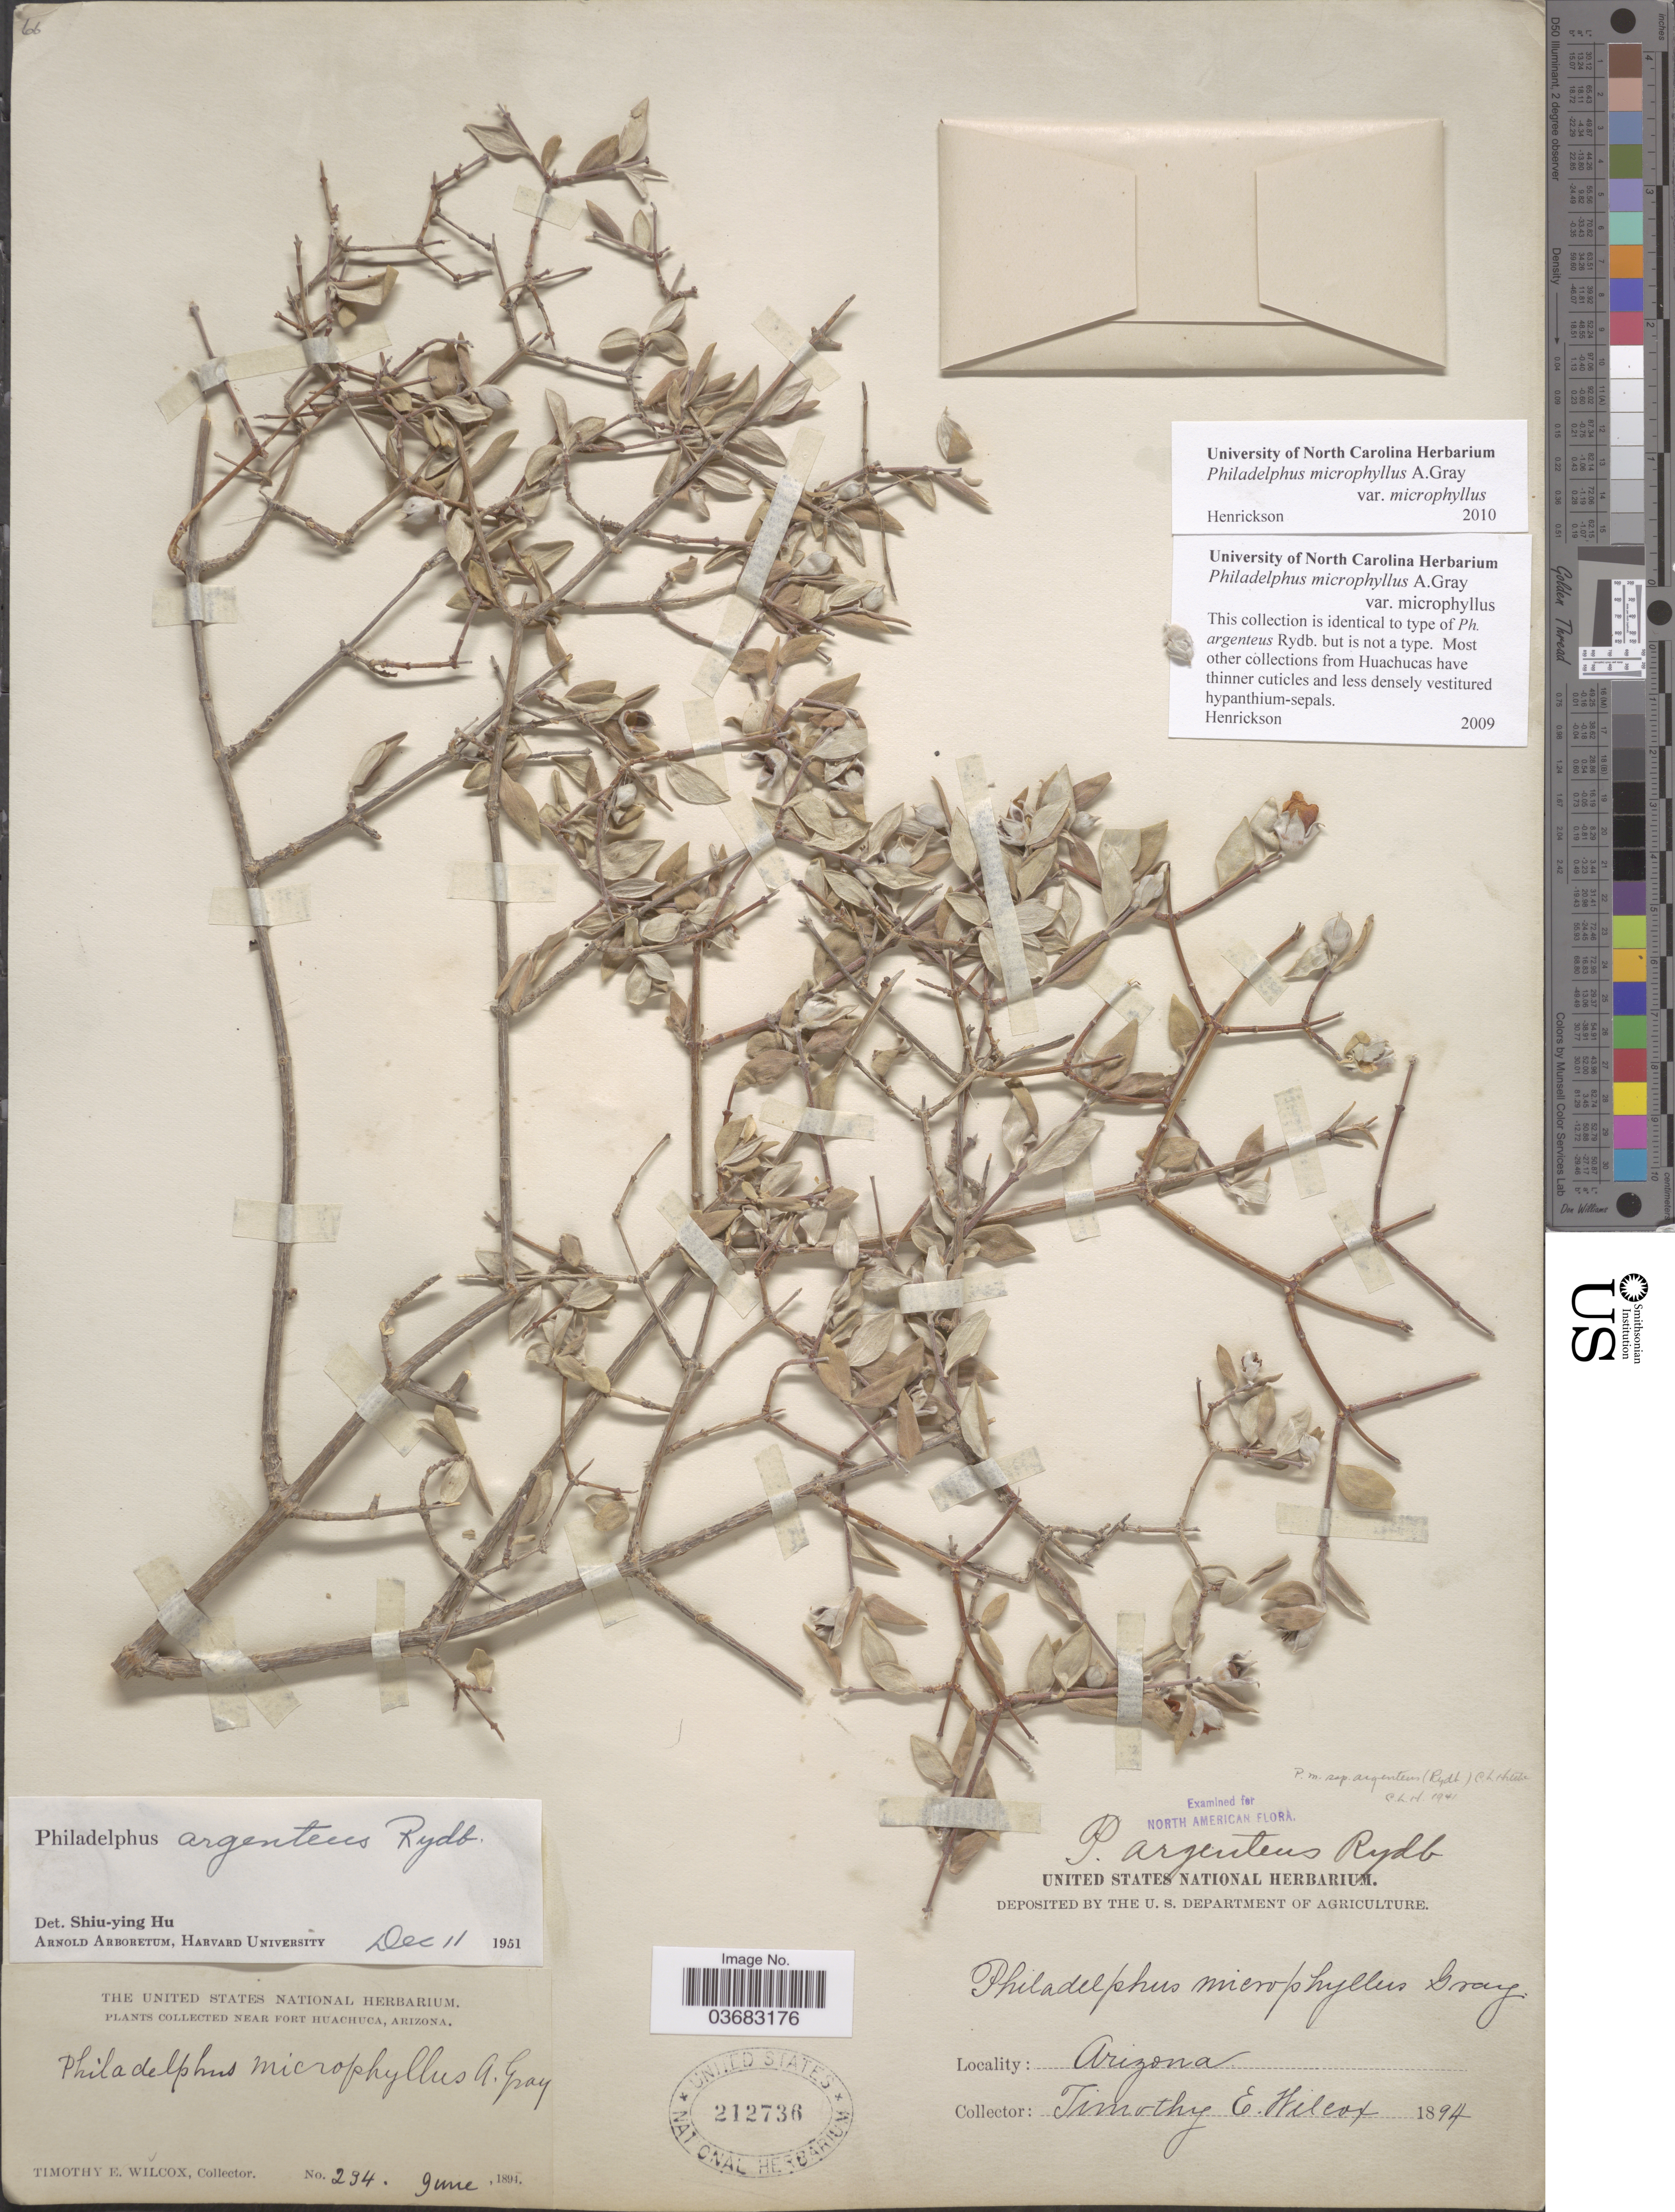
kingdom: Plantae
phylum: Tracheophyta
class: Magnoliopsida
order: Cornales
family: Hydrangeaceae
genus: Philadelphus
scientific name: Philadelphus microphyllus var. microphyllus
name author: A. Gray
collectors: T. E. Wilcox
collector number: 234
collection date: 1894-06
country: United States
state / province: Arizona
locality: Near Fort Huachuca.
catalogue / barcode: US 212736